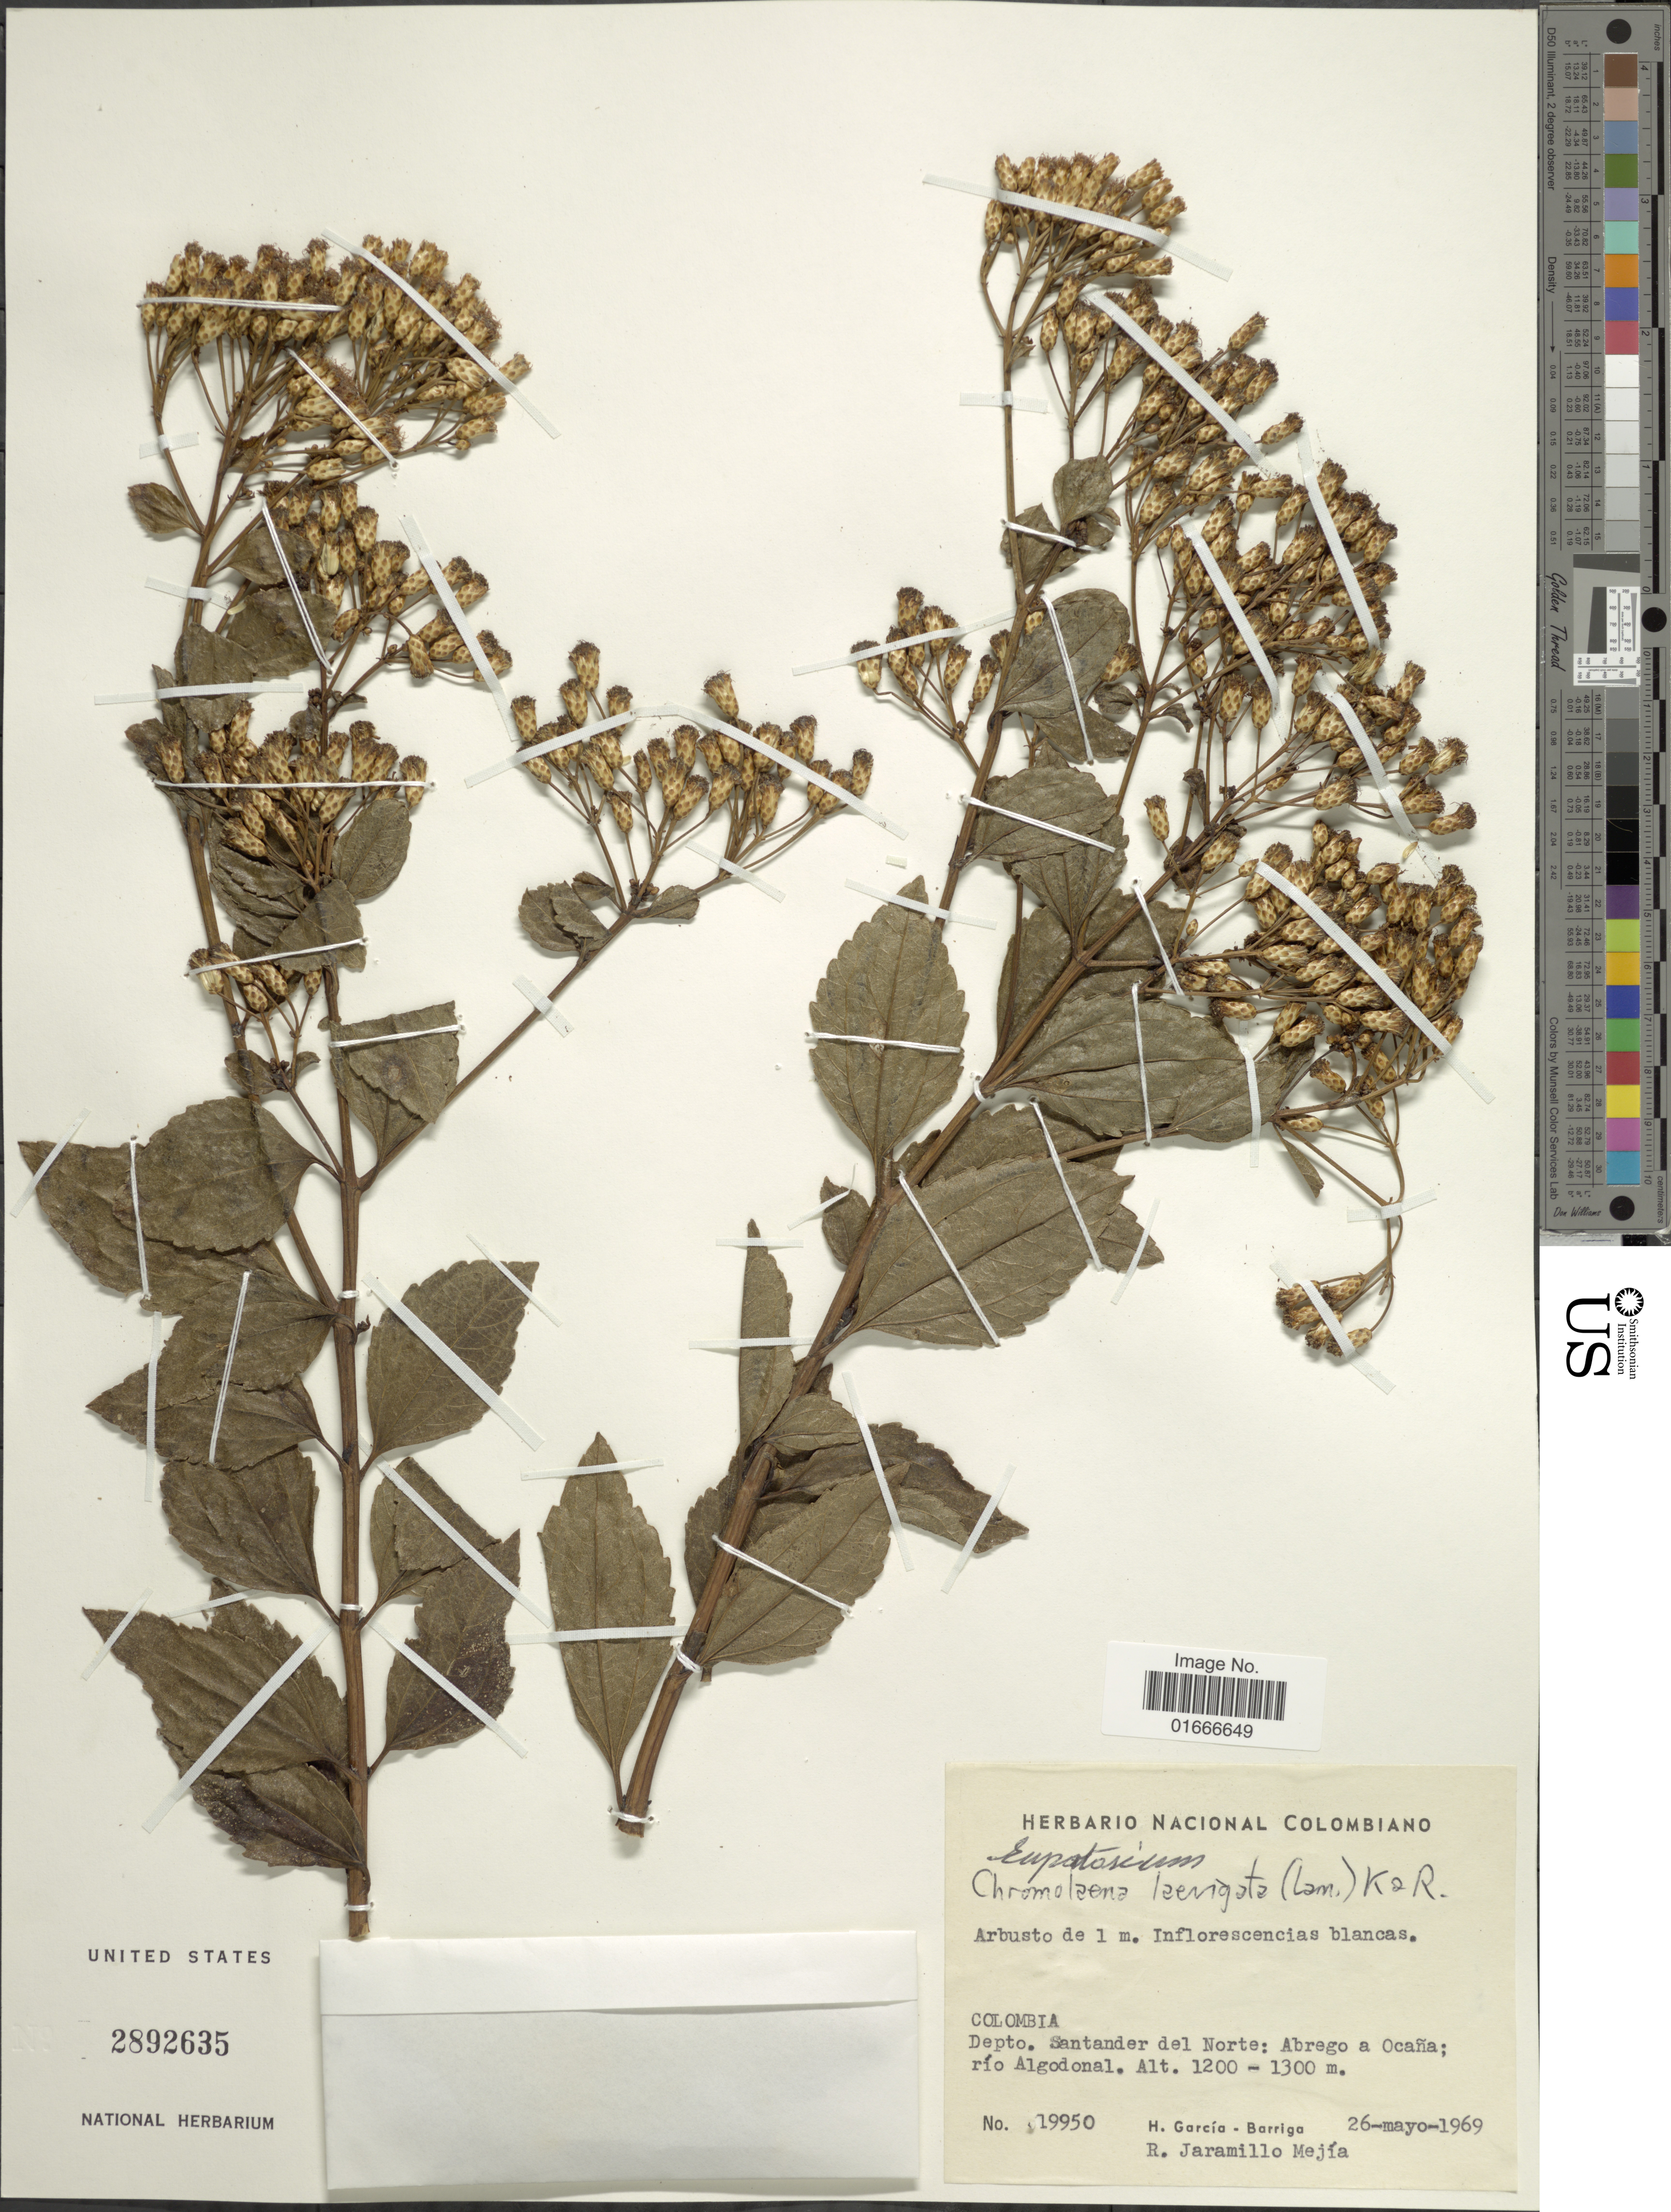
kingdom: Plantae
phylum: Tracheophyta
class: Magnoliopsida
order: Asterales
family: Asteraceae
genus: Chromolaena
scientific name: Chromolaena laevigata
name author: (Lam.) R.M. King & H. Rob.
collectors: H. García Barriga & R. Jaramillo M.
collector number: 19950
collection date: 1969-05-26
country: Colombia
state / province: Norte de Santander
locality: Abrego a Ocana rio Algodonal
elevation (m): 1200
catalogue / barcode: US 2892635